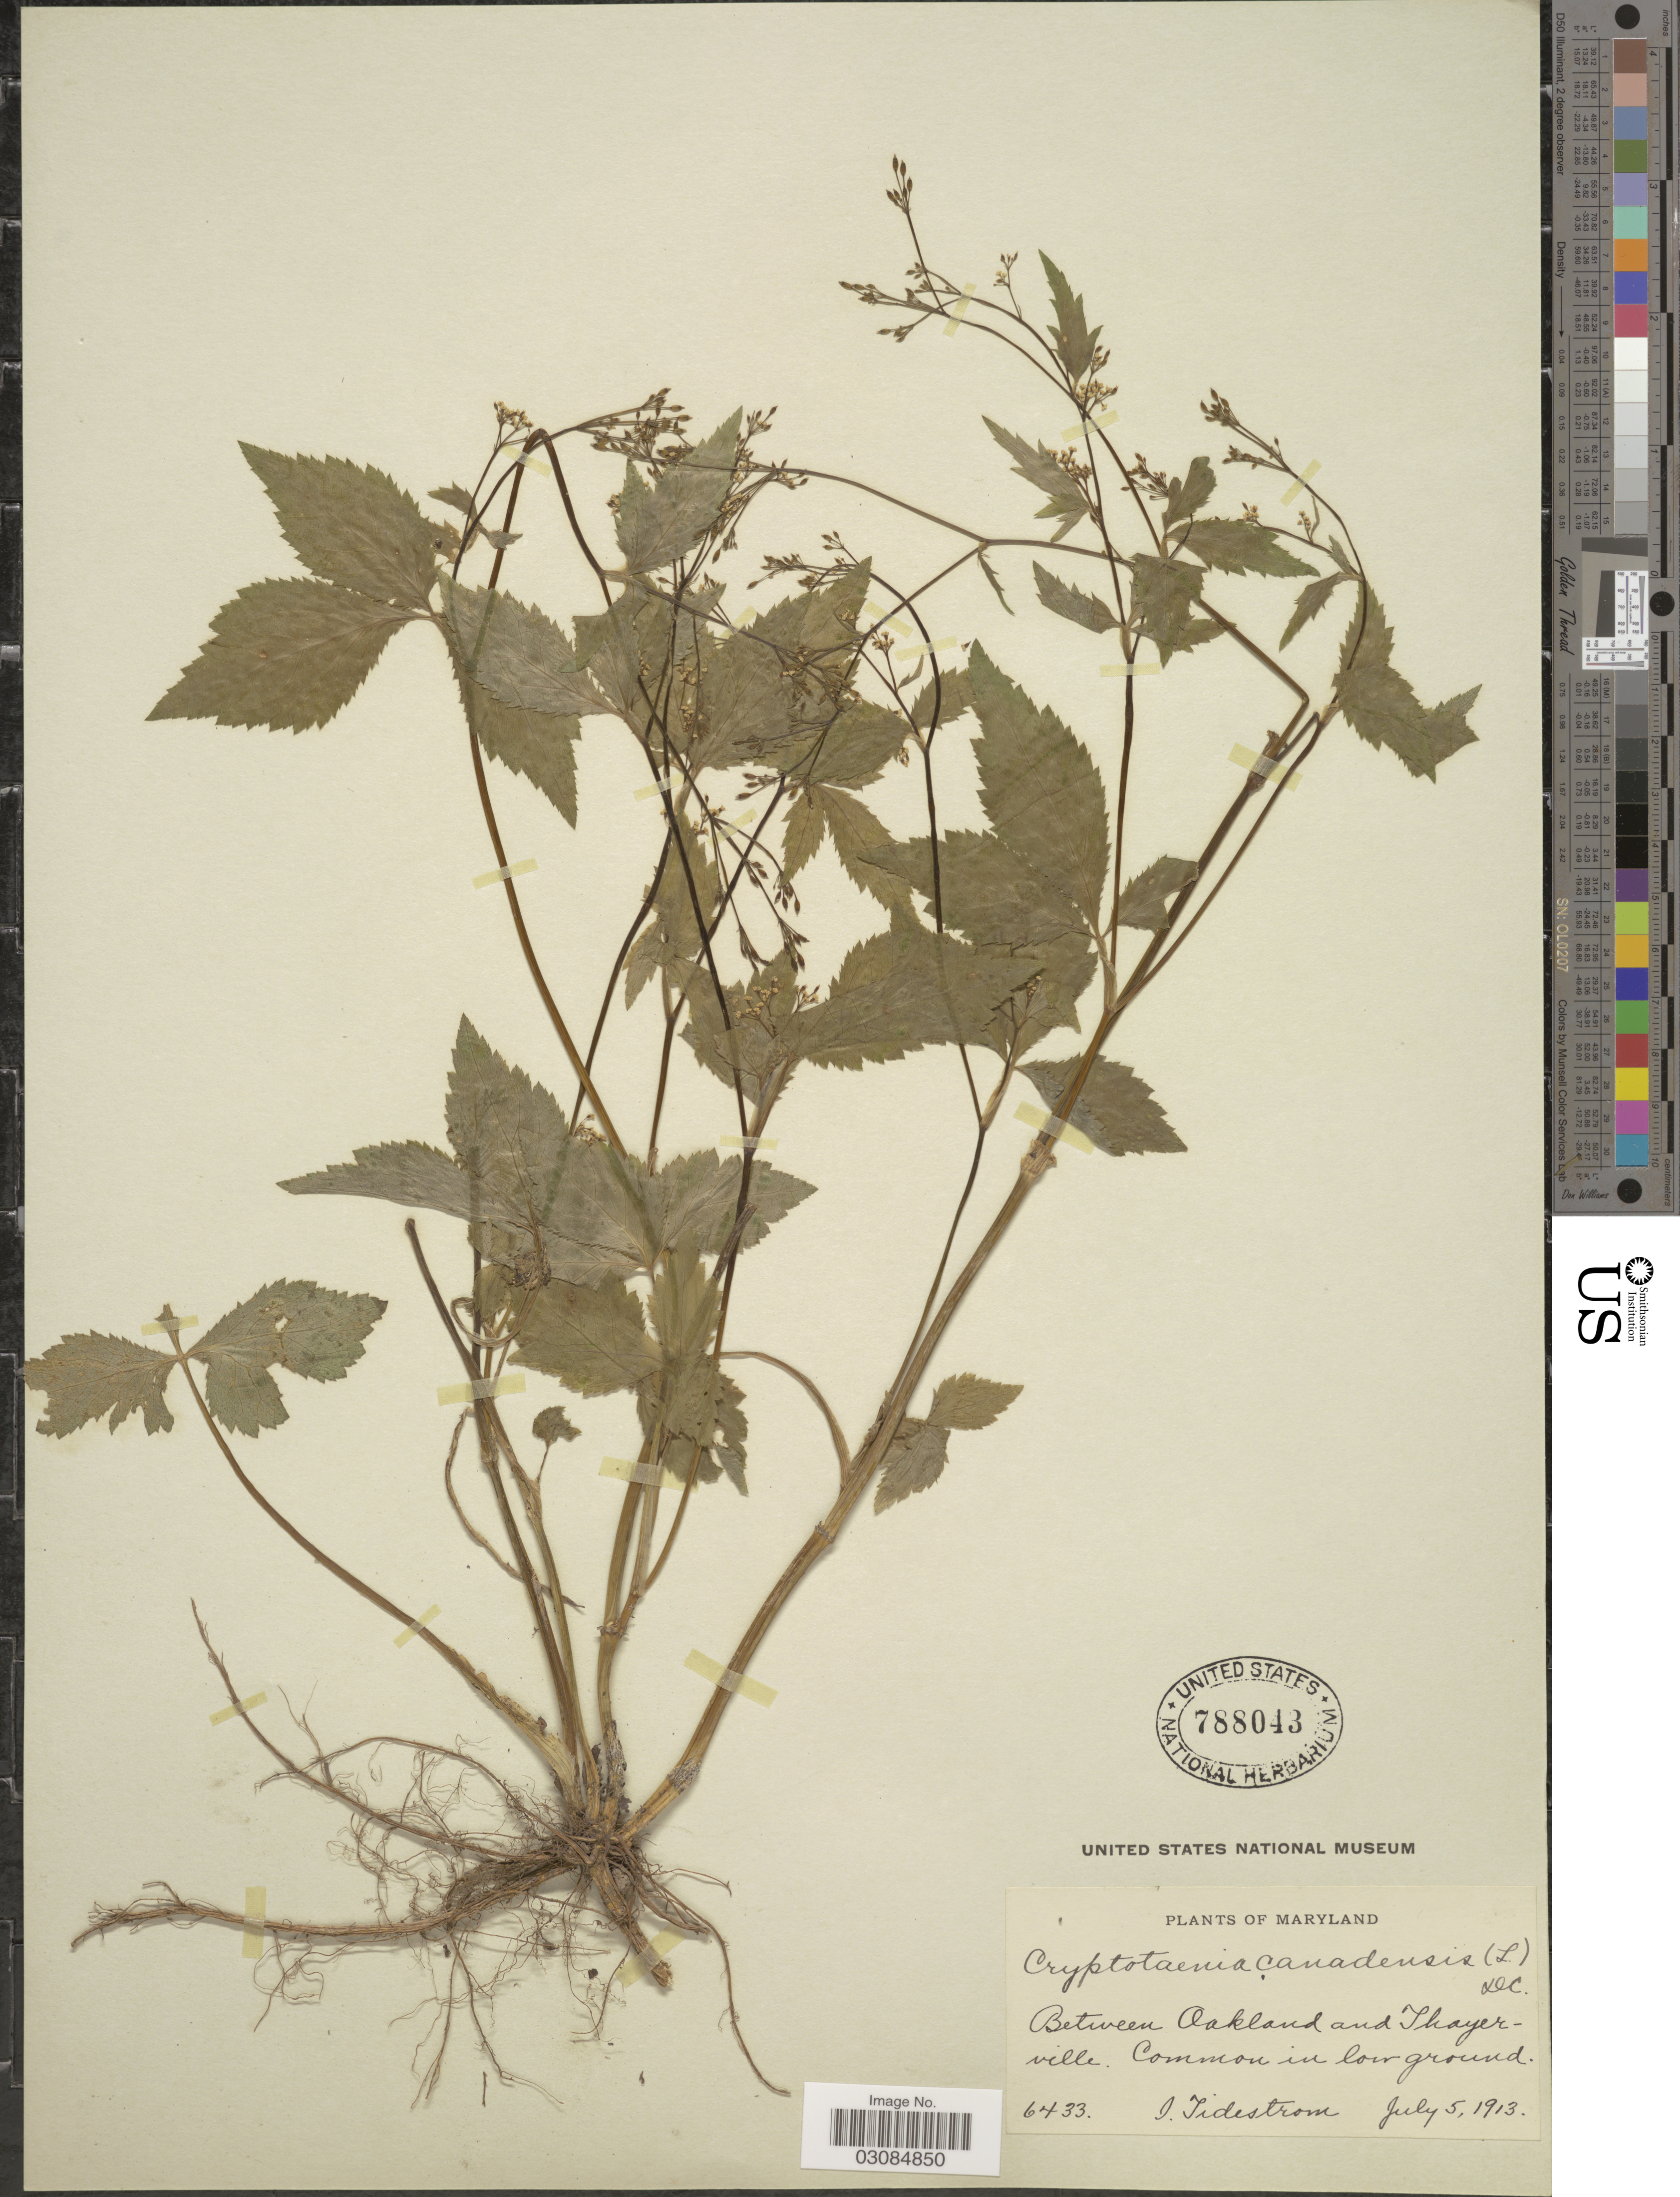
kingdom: Plantae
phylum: Tracheophyta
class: Magnoliopsida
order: Apiales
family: Apiaceae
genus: Cryptotaenia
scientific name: Cryptotaenia canadensis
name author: (L.) DC.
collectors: I. F. Tidestrom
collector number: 6433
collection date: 1913-07-05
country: United States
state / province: Maryland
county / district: Garrett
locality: Between Oakland and Thayerville.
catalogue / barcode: US 788043